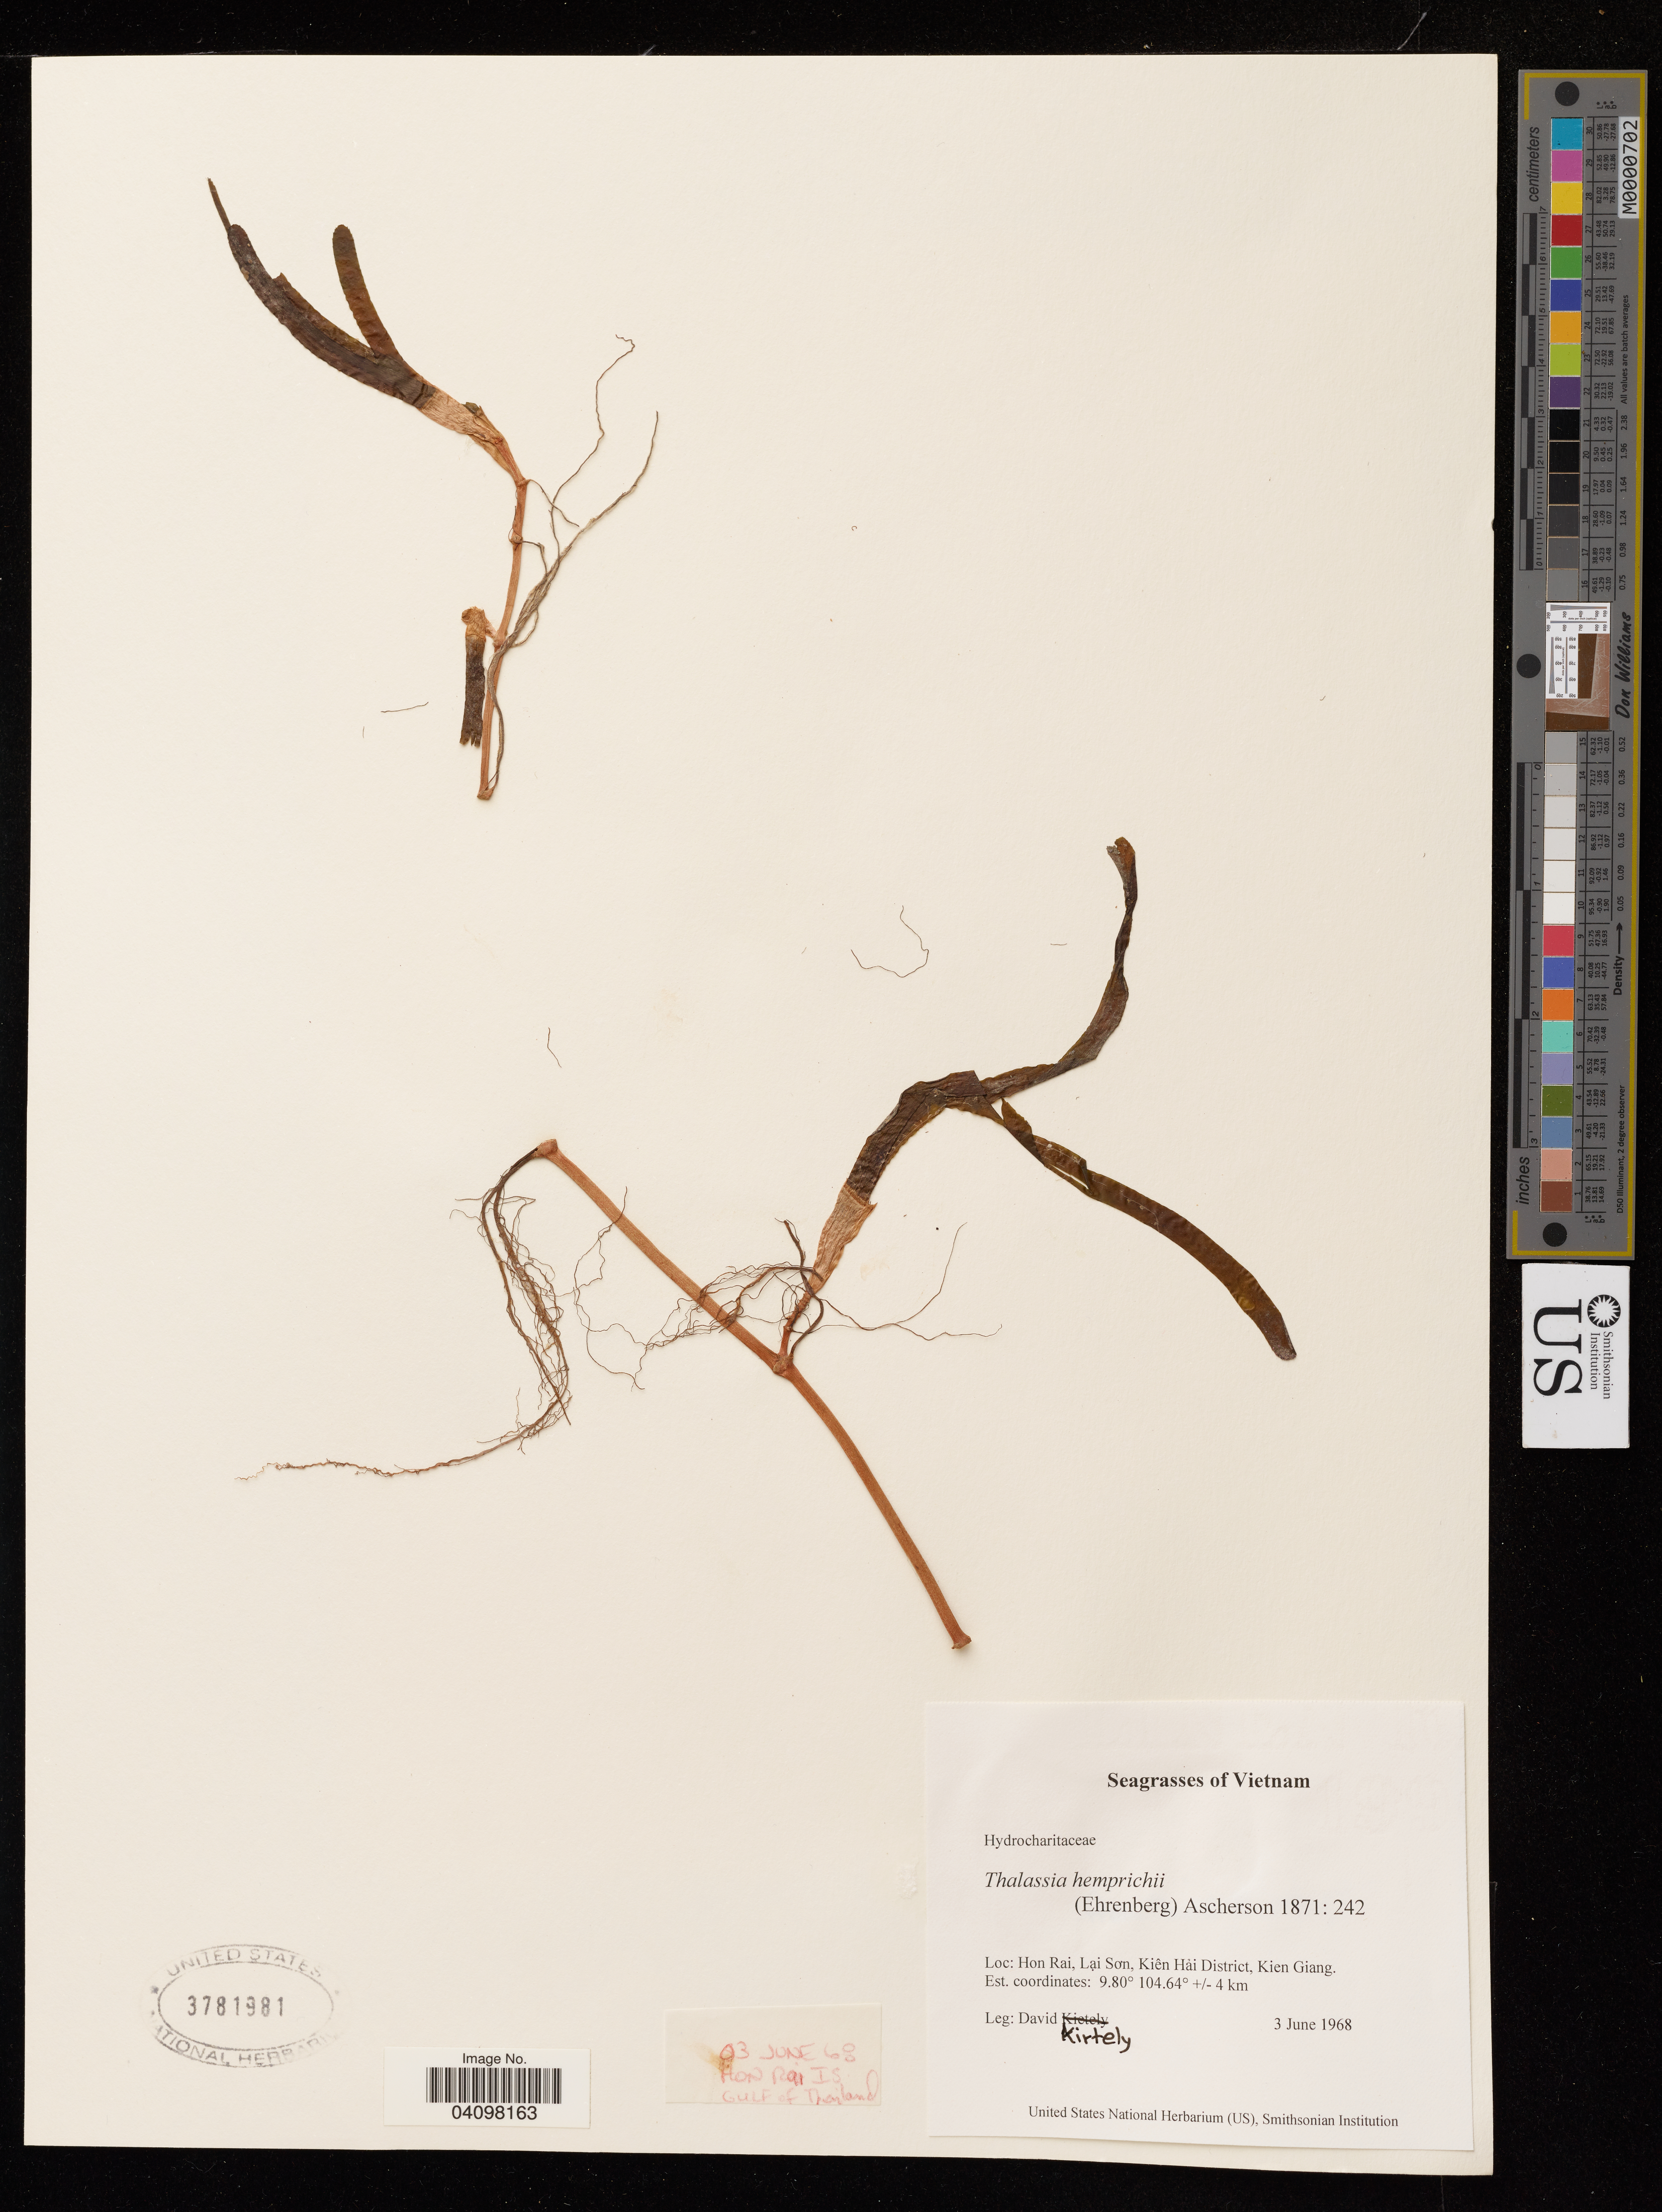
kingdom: Plantae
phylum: Tracheophyta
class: Liliopsida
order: Alismatales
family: Hydrocharitaceae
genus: Thalassia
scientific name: Thalassia hemprichii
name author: Asch.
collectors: D. Kirtely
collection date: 1968-06-03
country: Vietnam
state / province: Kien Giang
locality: Hon Rai, Lai Son, Kiên Hai District.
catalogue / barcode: US 3781981